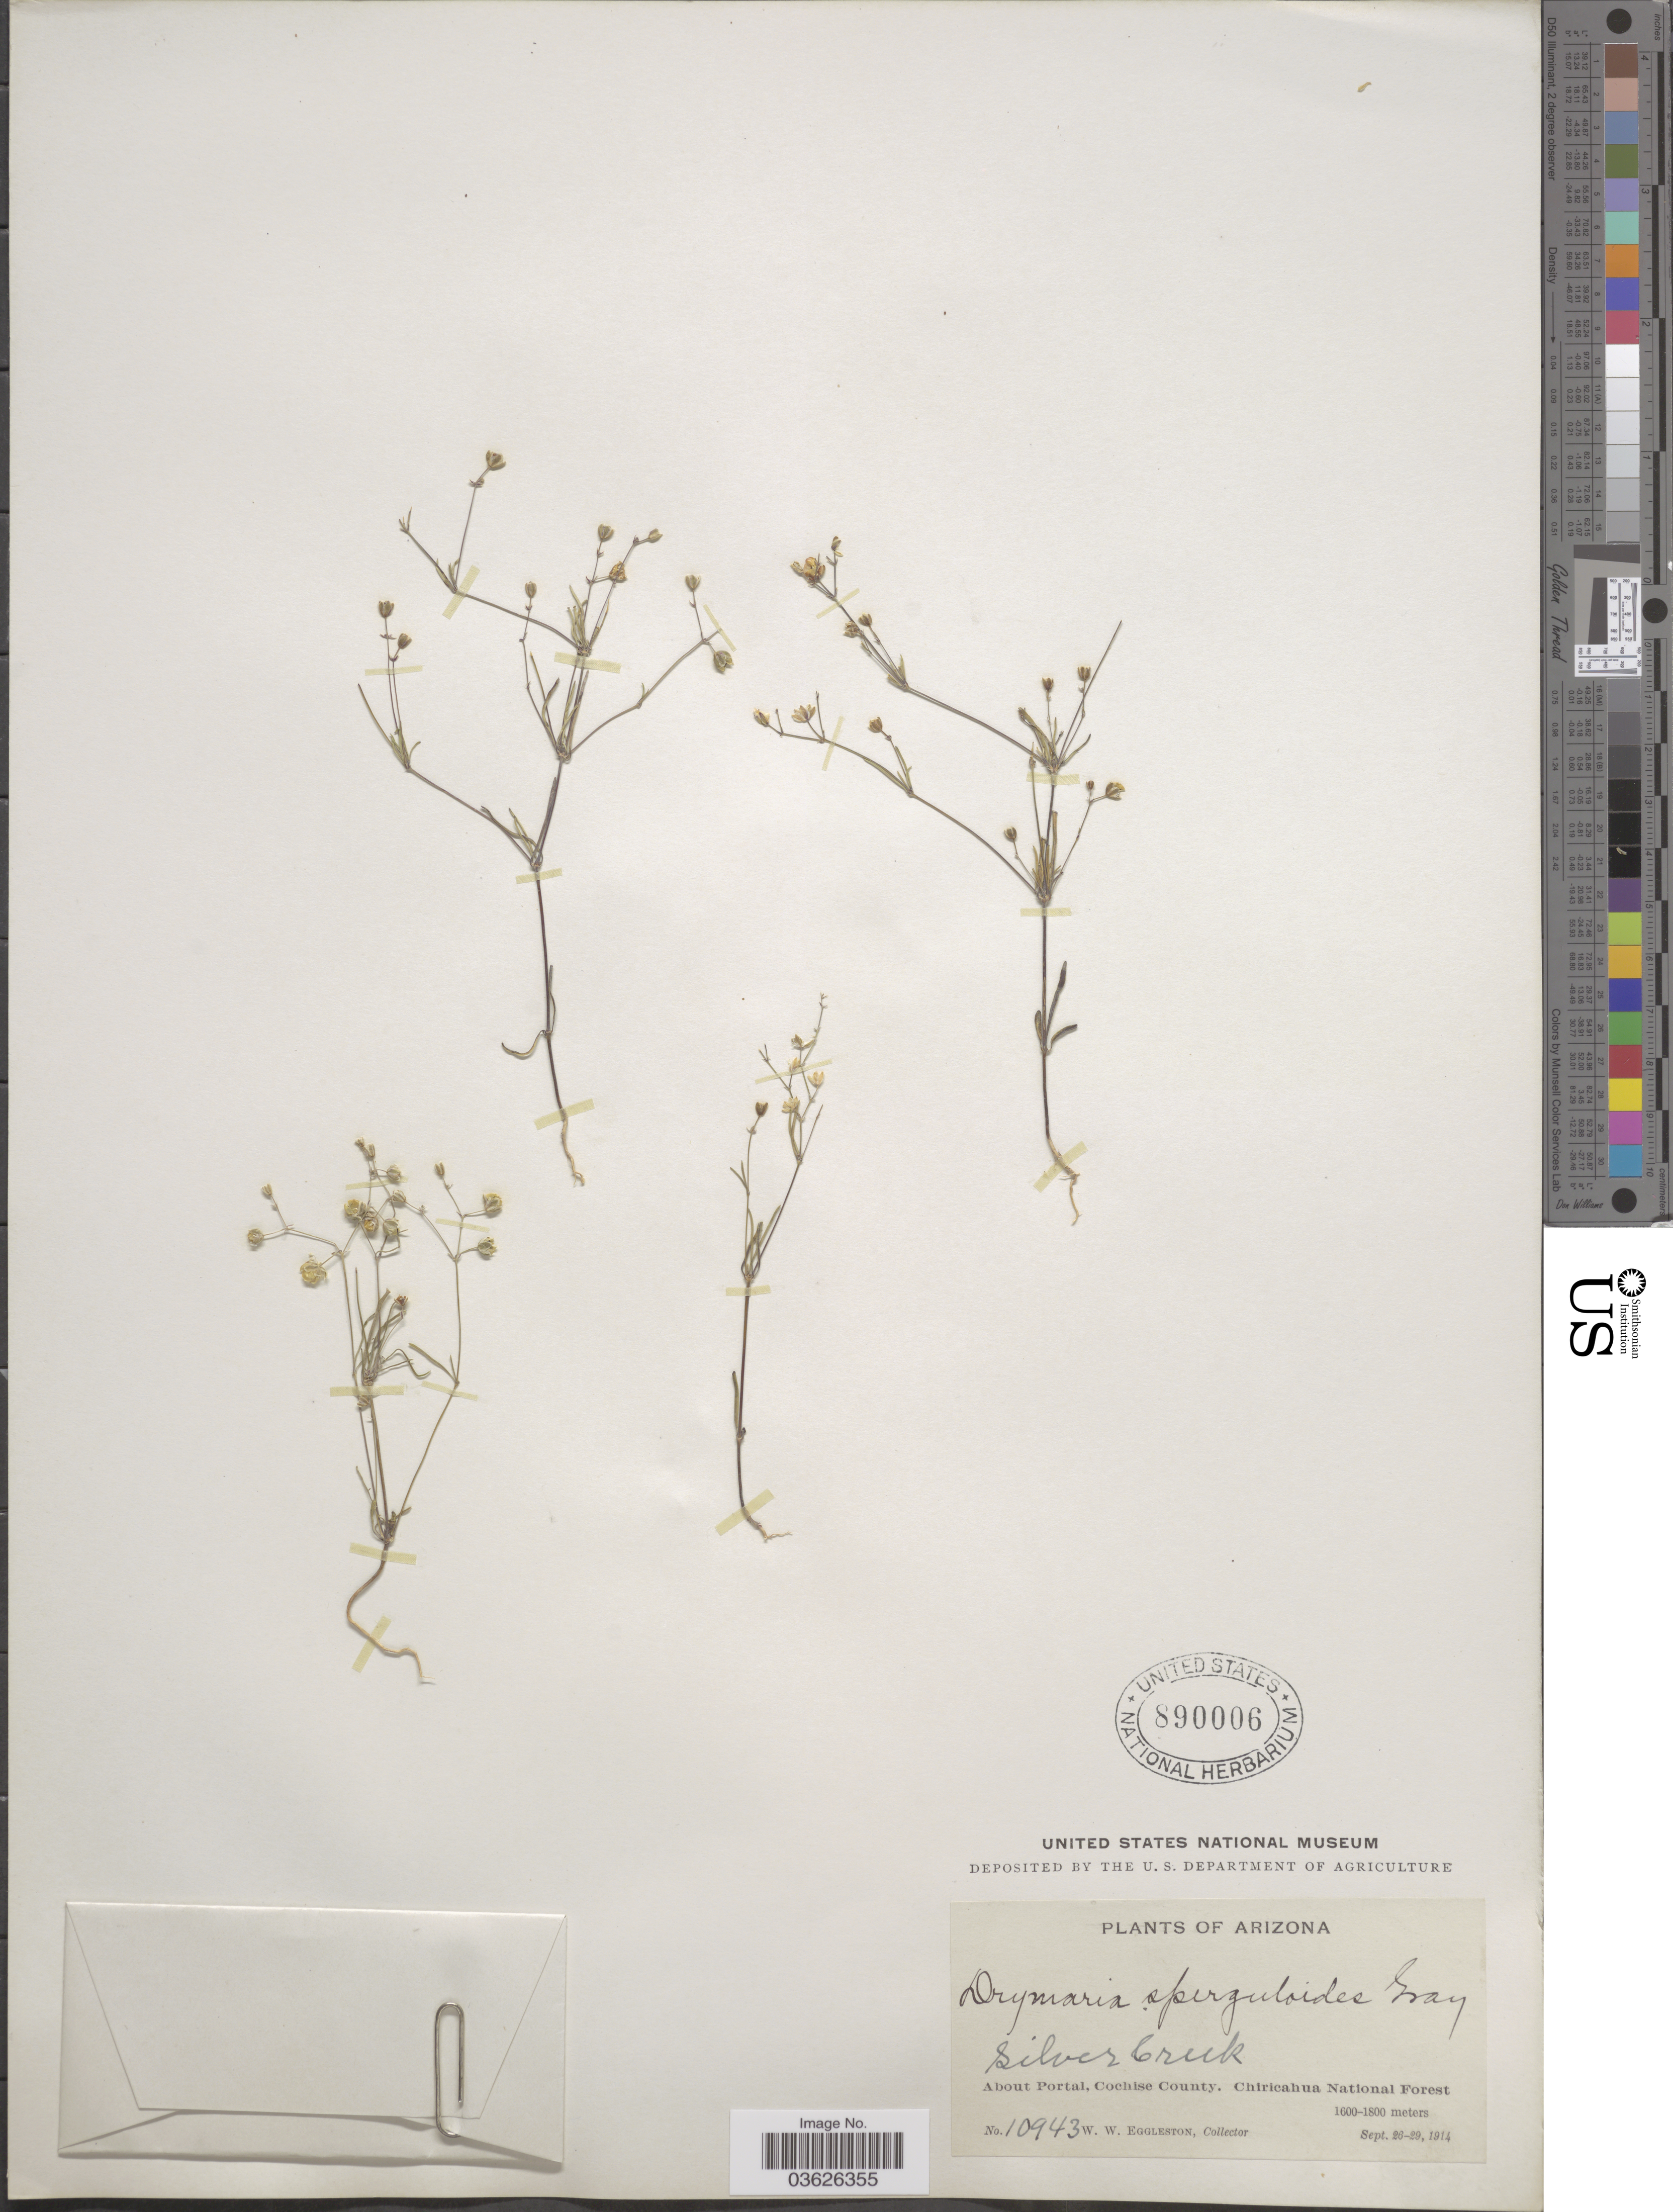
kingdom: Plantae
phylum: Tracheophyta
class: Magnoliopsida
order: Caryophyllales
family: Caryophyllaceae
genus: Drymaria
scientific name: Drymaria sperguloides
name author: A. Gray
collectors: W. W. Eggleston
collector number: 10943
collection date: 1914-09-26/1914-09-29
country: United States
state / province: Arizona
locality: Silver Creek. About Portal, Cochise County, Chiricahua National Forest.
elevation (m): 1600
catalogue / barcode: US 890006